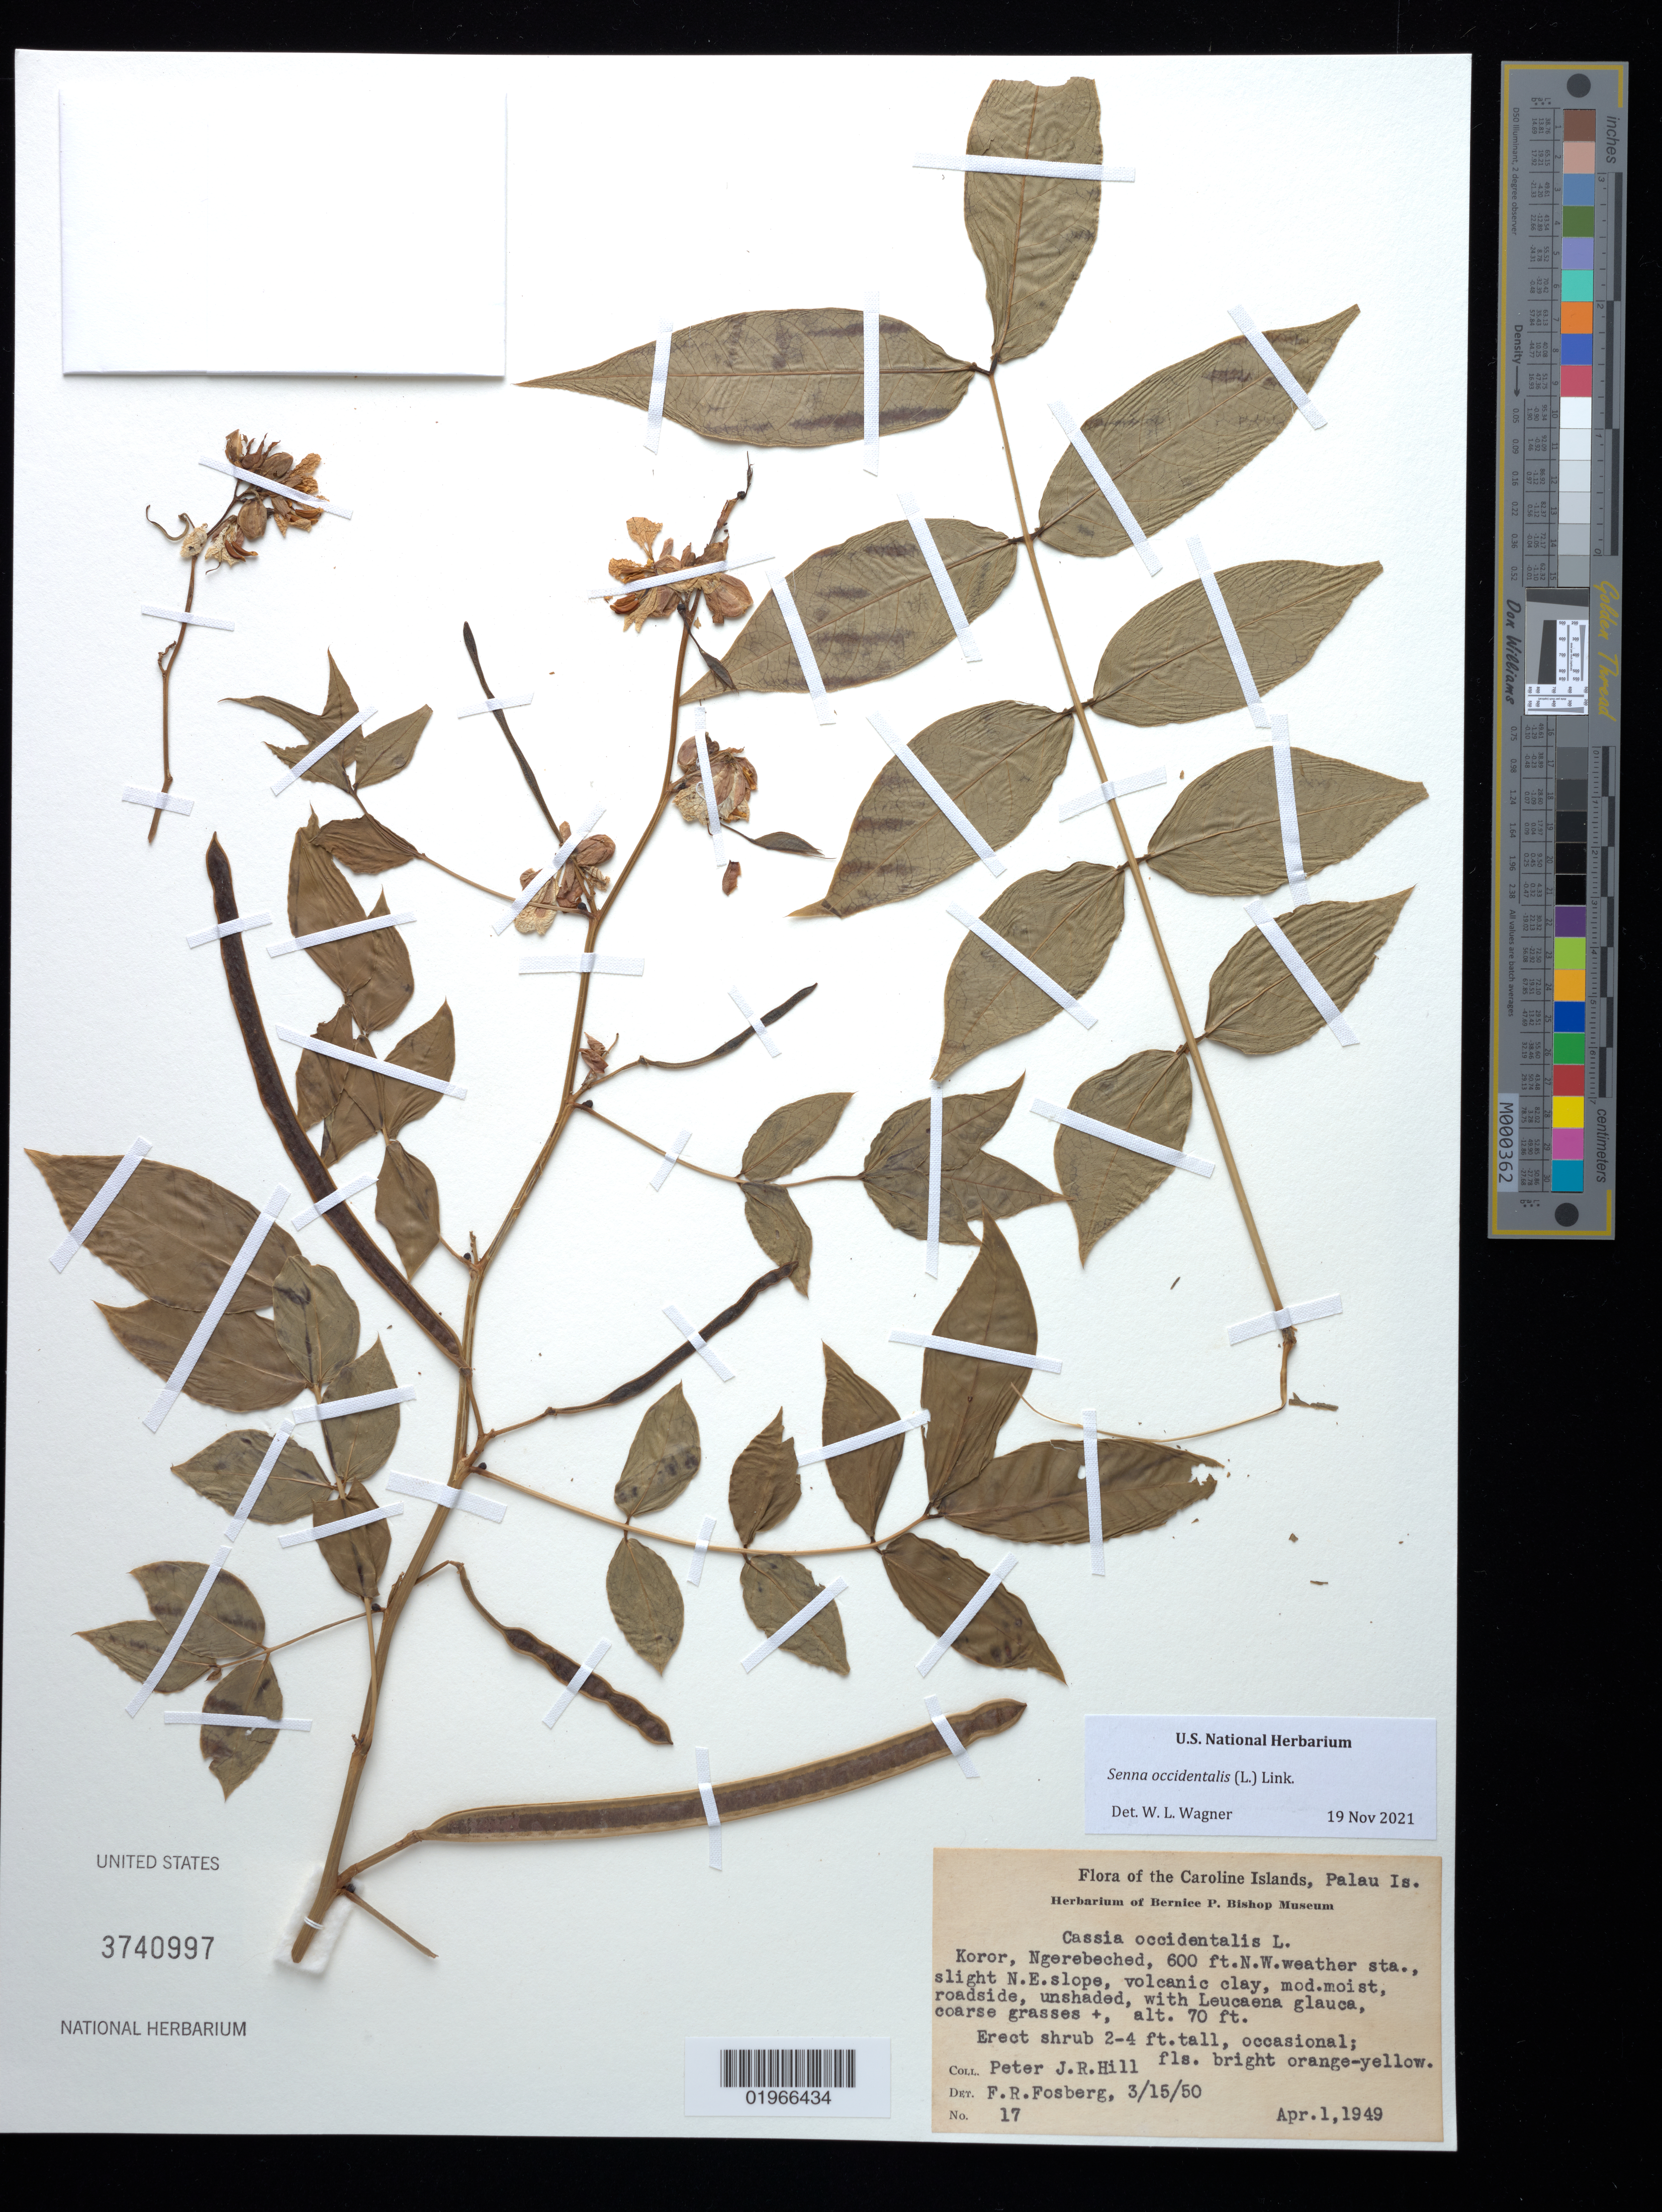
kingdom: Plantae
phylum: Tracheophyta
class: Magnoliopsida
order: Fabales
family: Fabaceae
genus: Senna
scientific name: Senna occidentalis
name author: (L.) Link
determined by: Wagner, W. L., (BOT), Smithsonian Institution - National Museum of Natural History (UNITED STATES)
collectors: P. J. R. Hill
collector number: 17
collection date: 1949-04-01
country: Palau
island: Oreor [Koror]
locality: The Caroline Islands. Palau. Korror, Ngerebeched, 600' n.w. of weather station.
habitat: Roadside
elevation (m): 21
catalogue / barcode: US 3740997